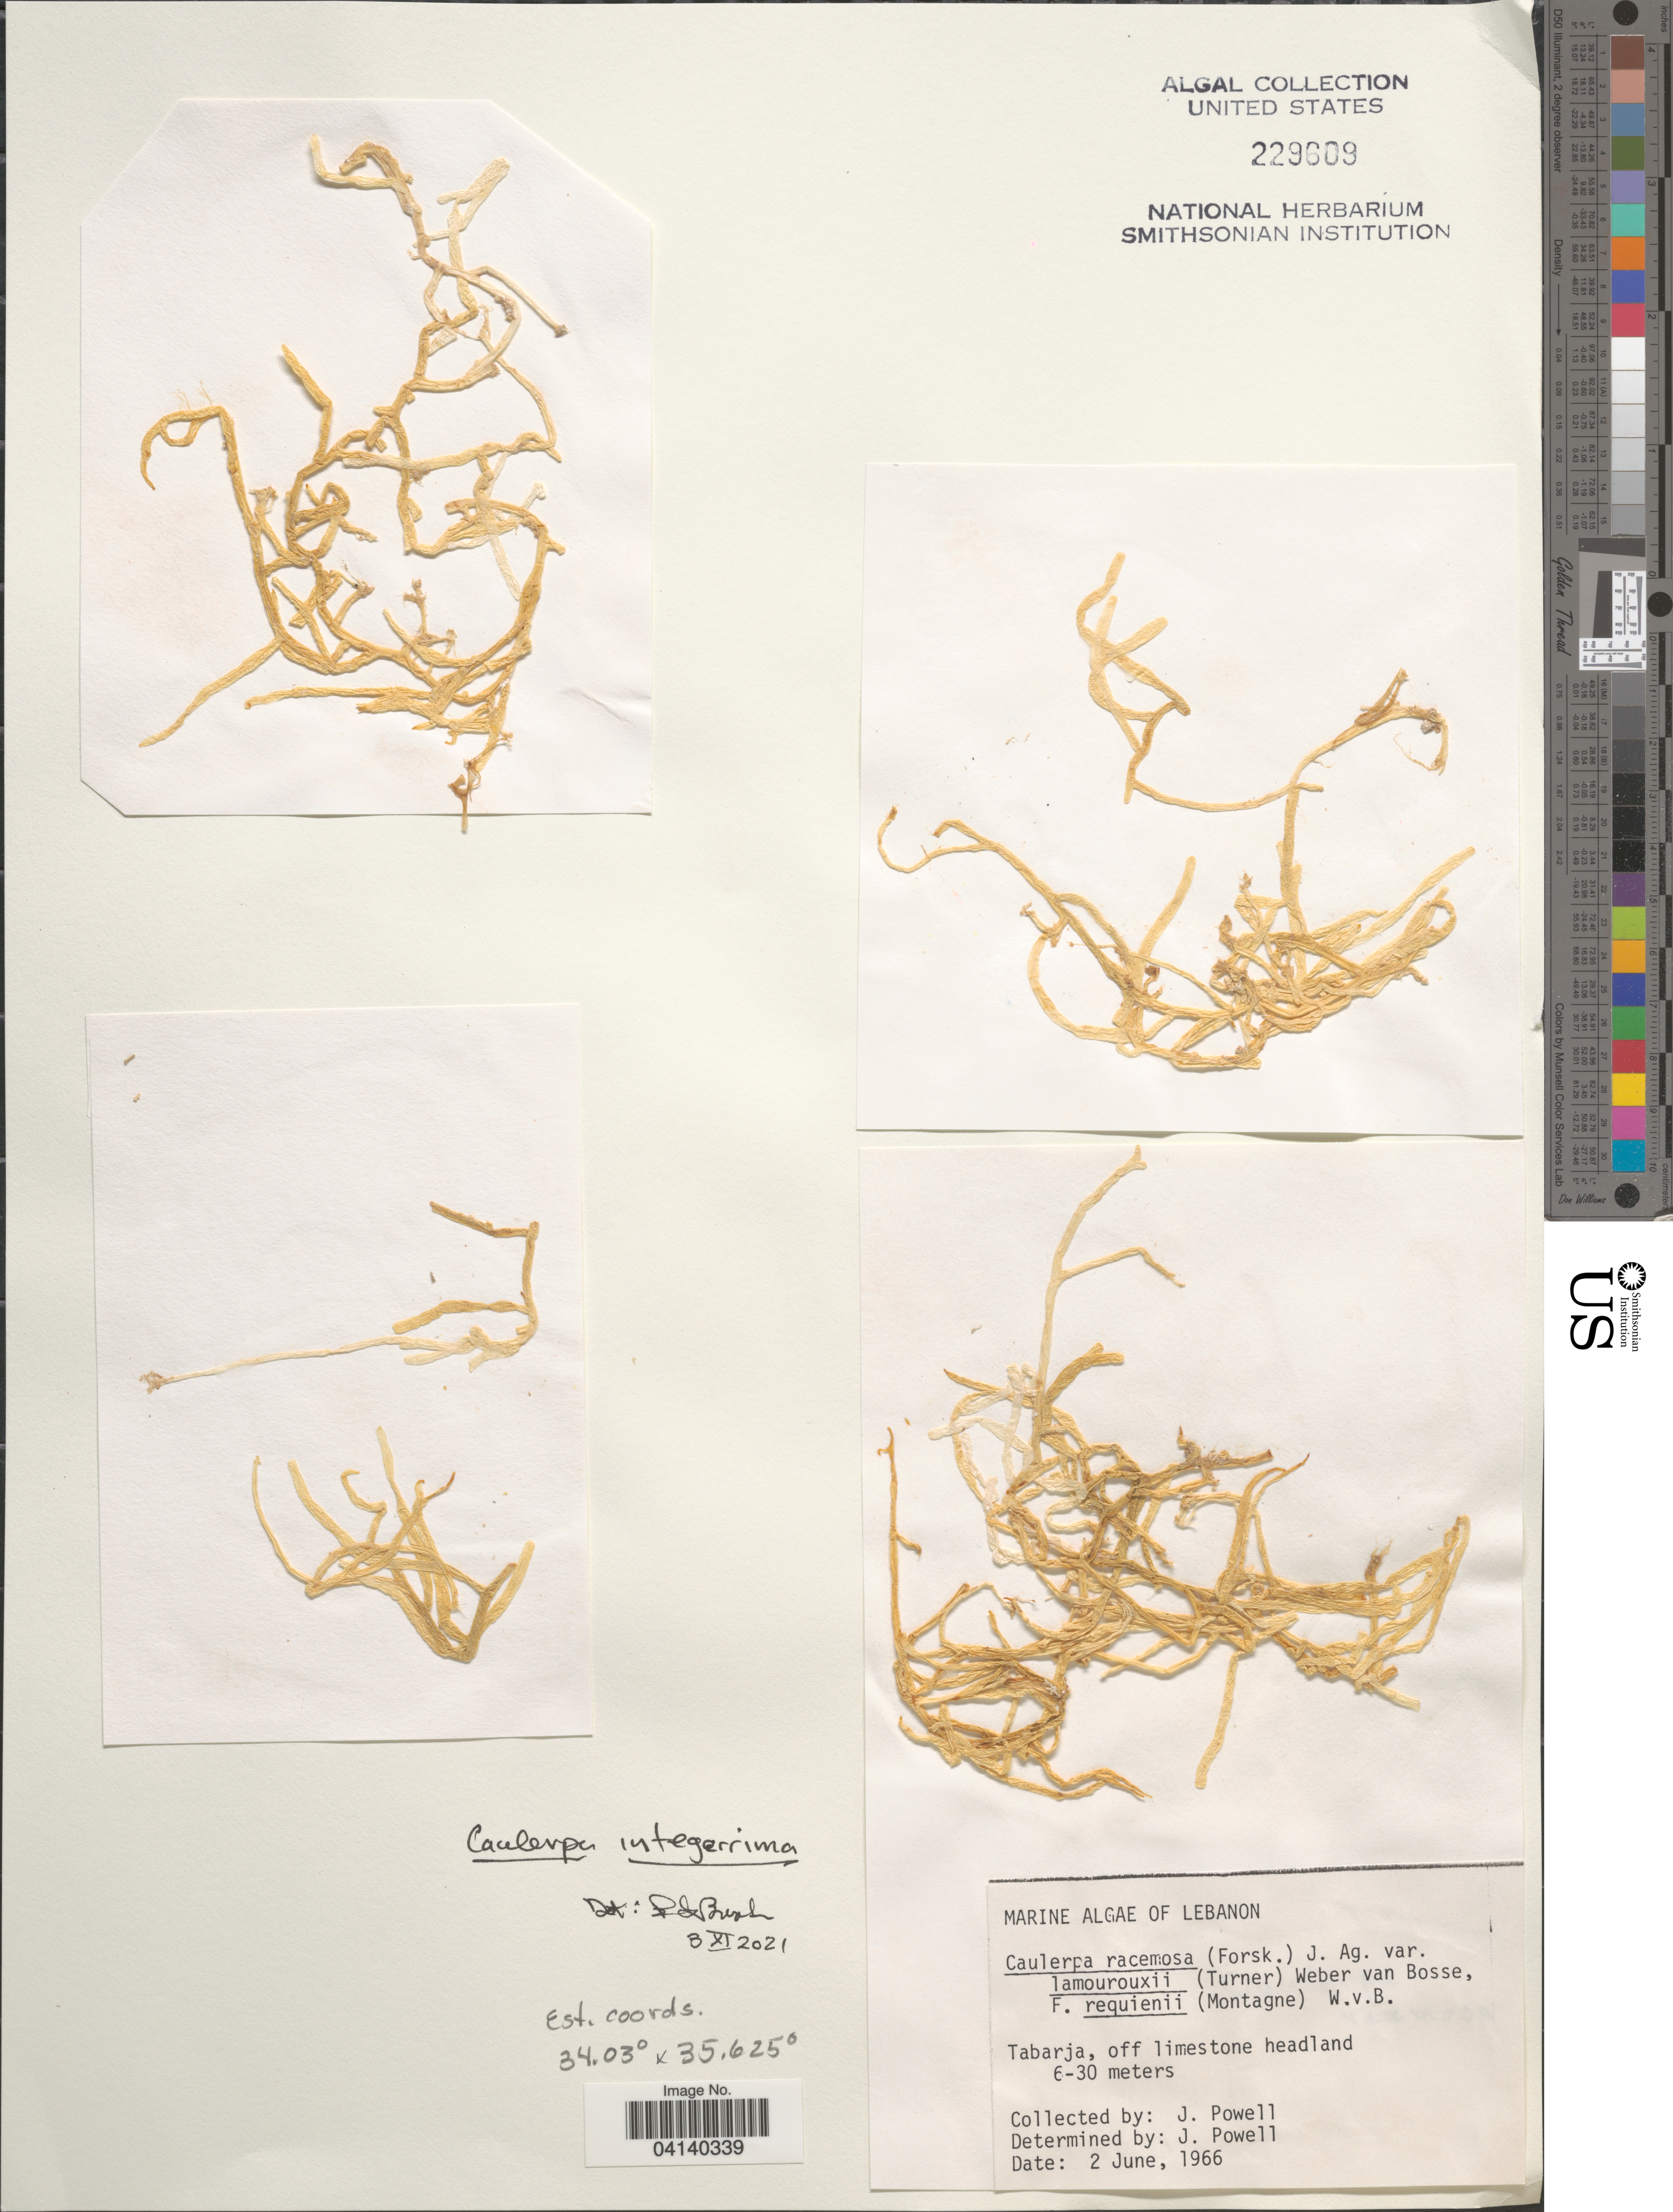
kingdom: Plantae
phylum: Chlorophyta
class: Ulvophyceae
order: Bryopsidales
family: Caulerpaceae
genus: Caulerpa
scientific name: Caulerpa integerrima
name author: (Zanardini) M.J. Wynne et al.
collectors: J. Powell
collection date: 1966-06-02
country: Lebanon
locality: Tabarja, off limestone headland.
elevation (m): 6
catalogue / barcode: US 229609